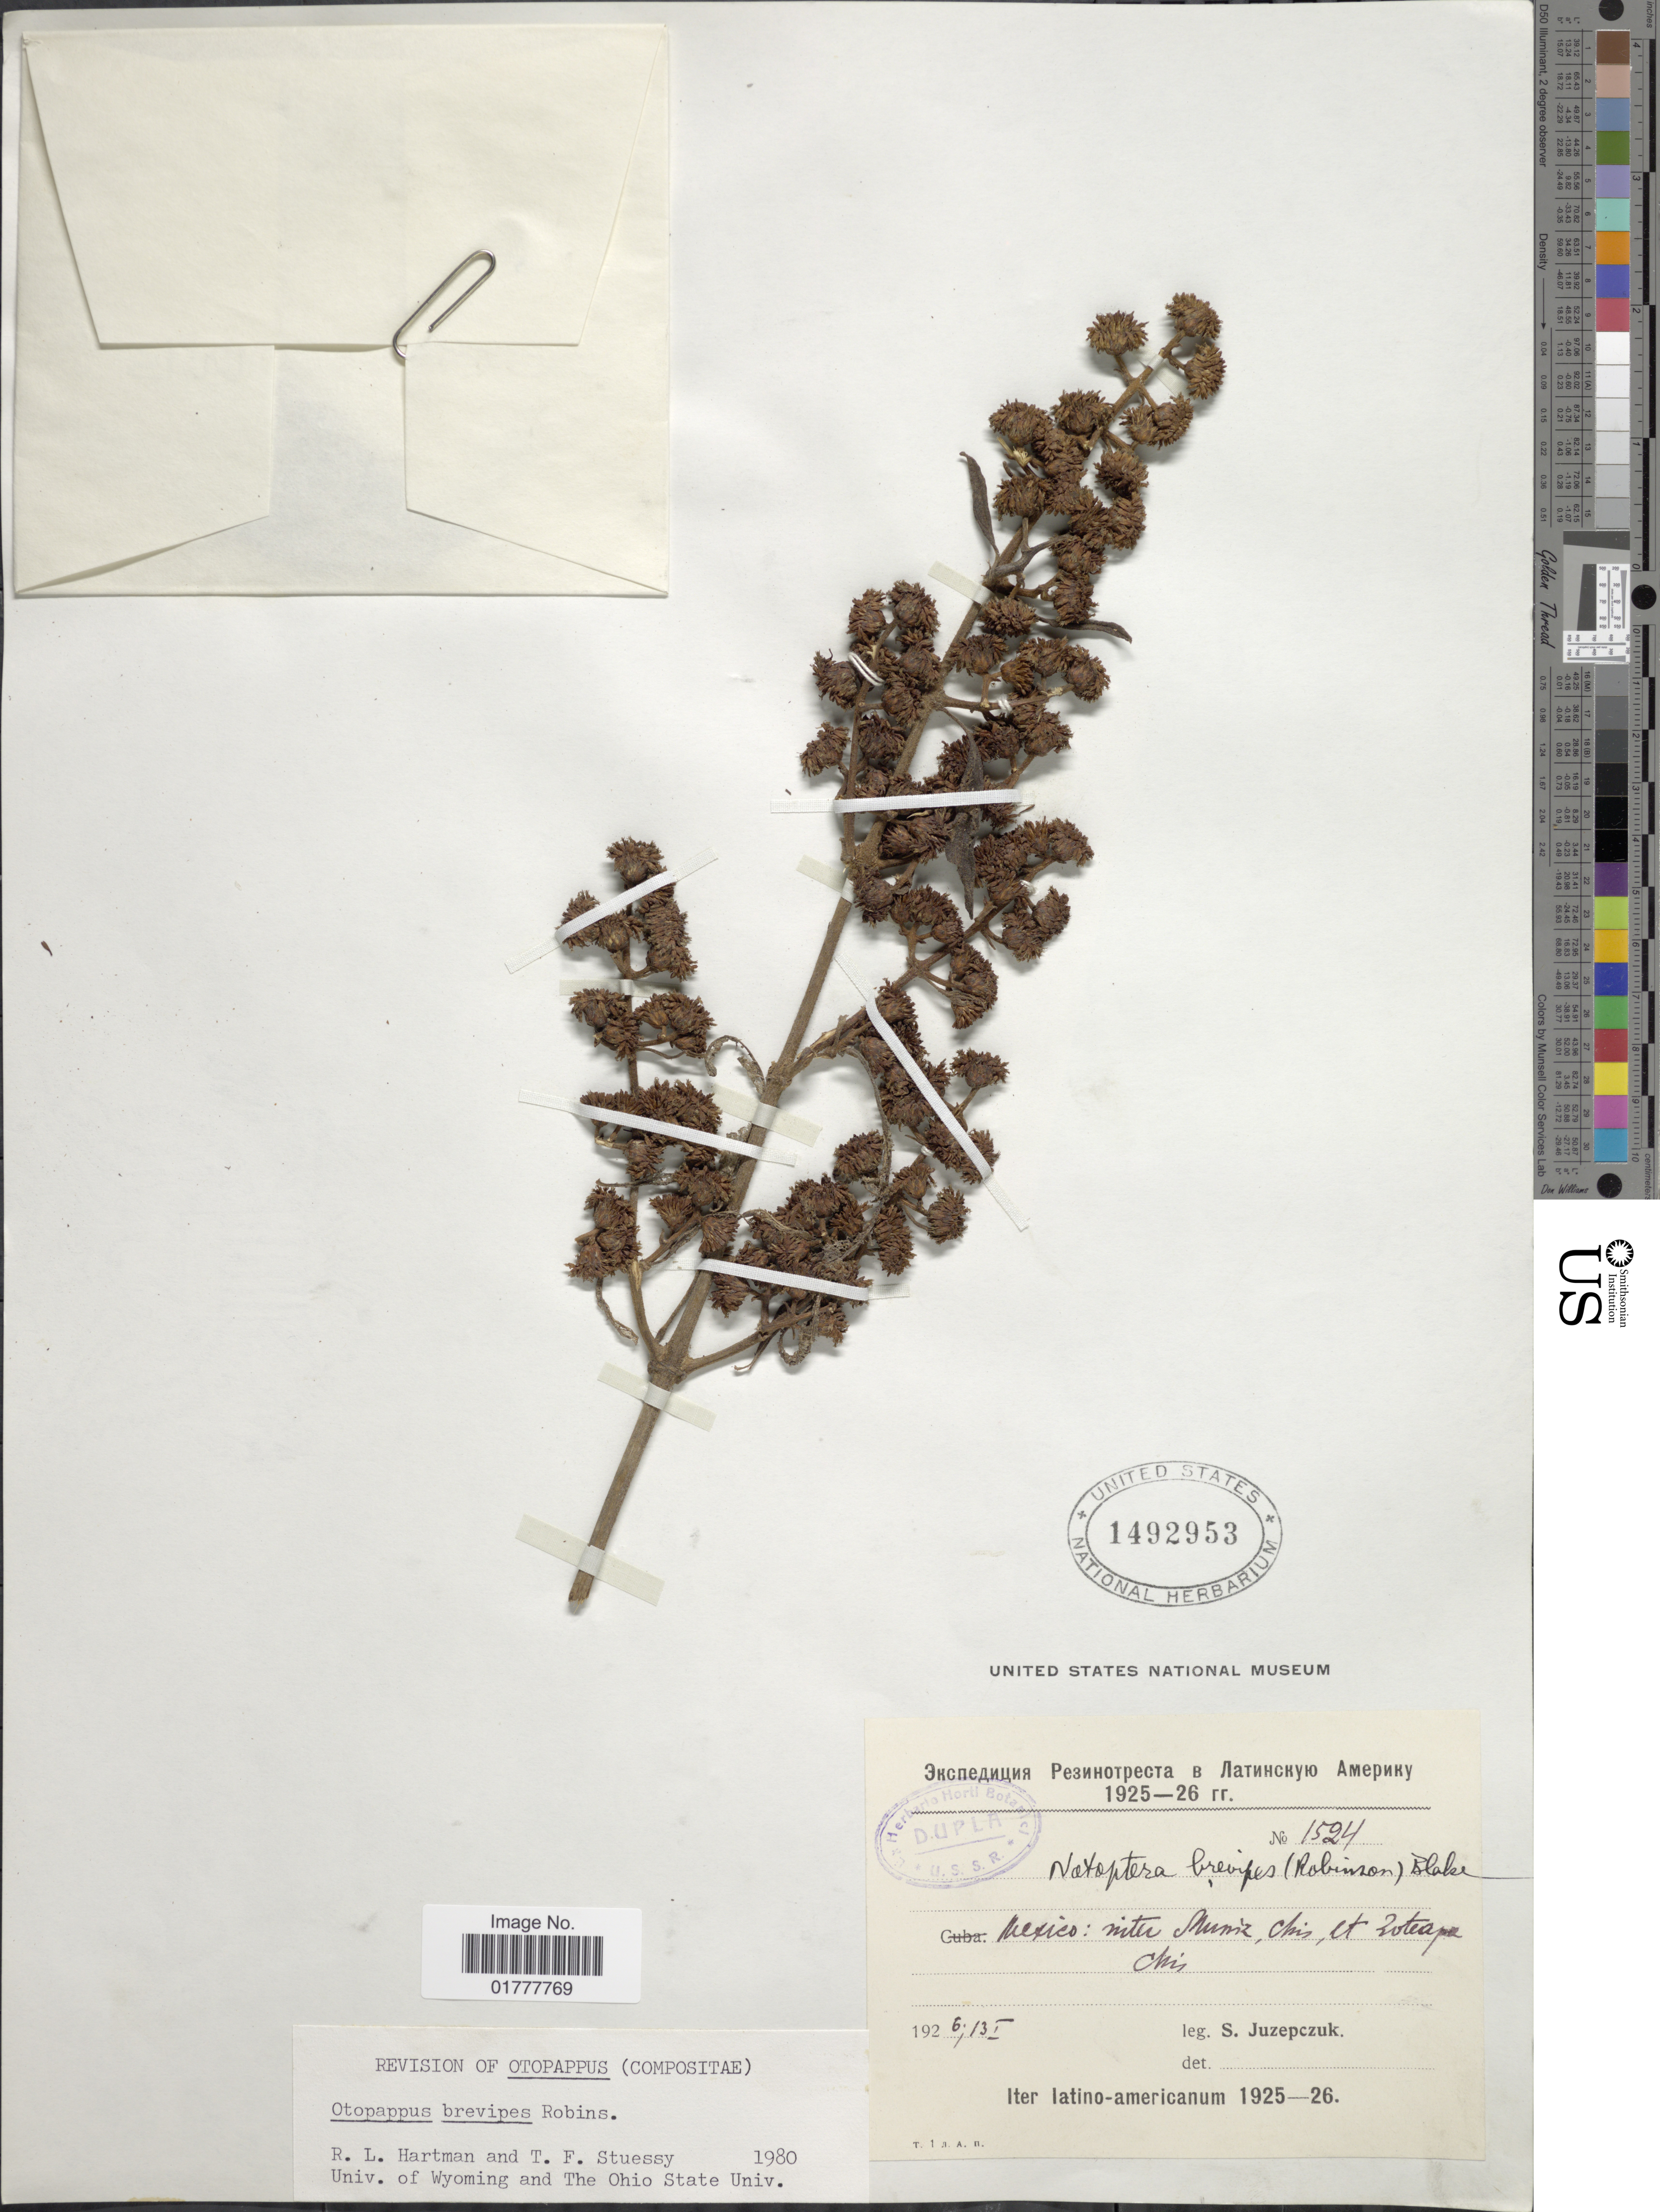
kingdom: Plantae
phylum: Tracheophyta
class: Magnoliopsida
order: Asterales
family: Asteraceae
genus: Otopappus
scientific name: Otopappus brevipes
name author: B.L. Rob.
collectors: S. V. Juzepczuk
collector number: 1524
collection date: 1926-01-13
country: Mexico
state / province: Chiapas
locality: Mexico: inter Muniz, Chis, et Zoteapa Chis.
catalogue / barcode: US 1492953